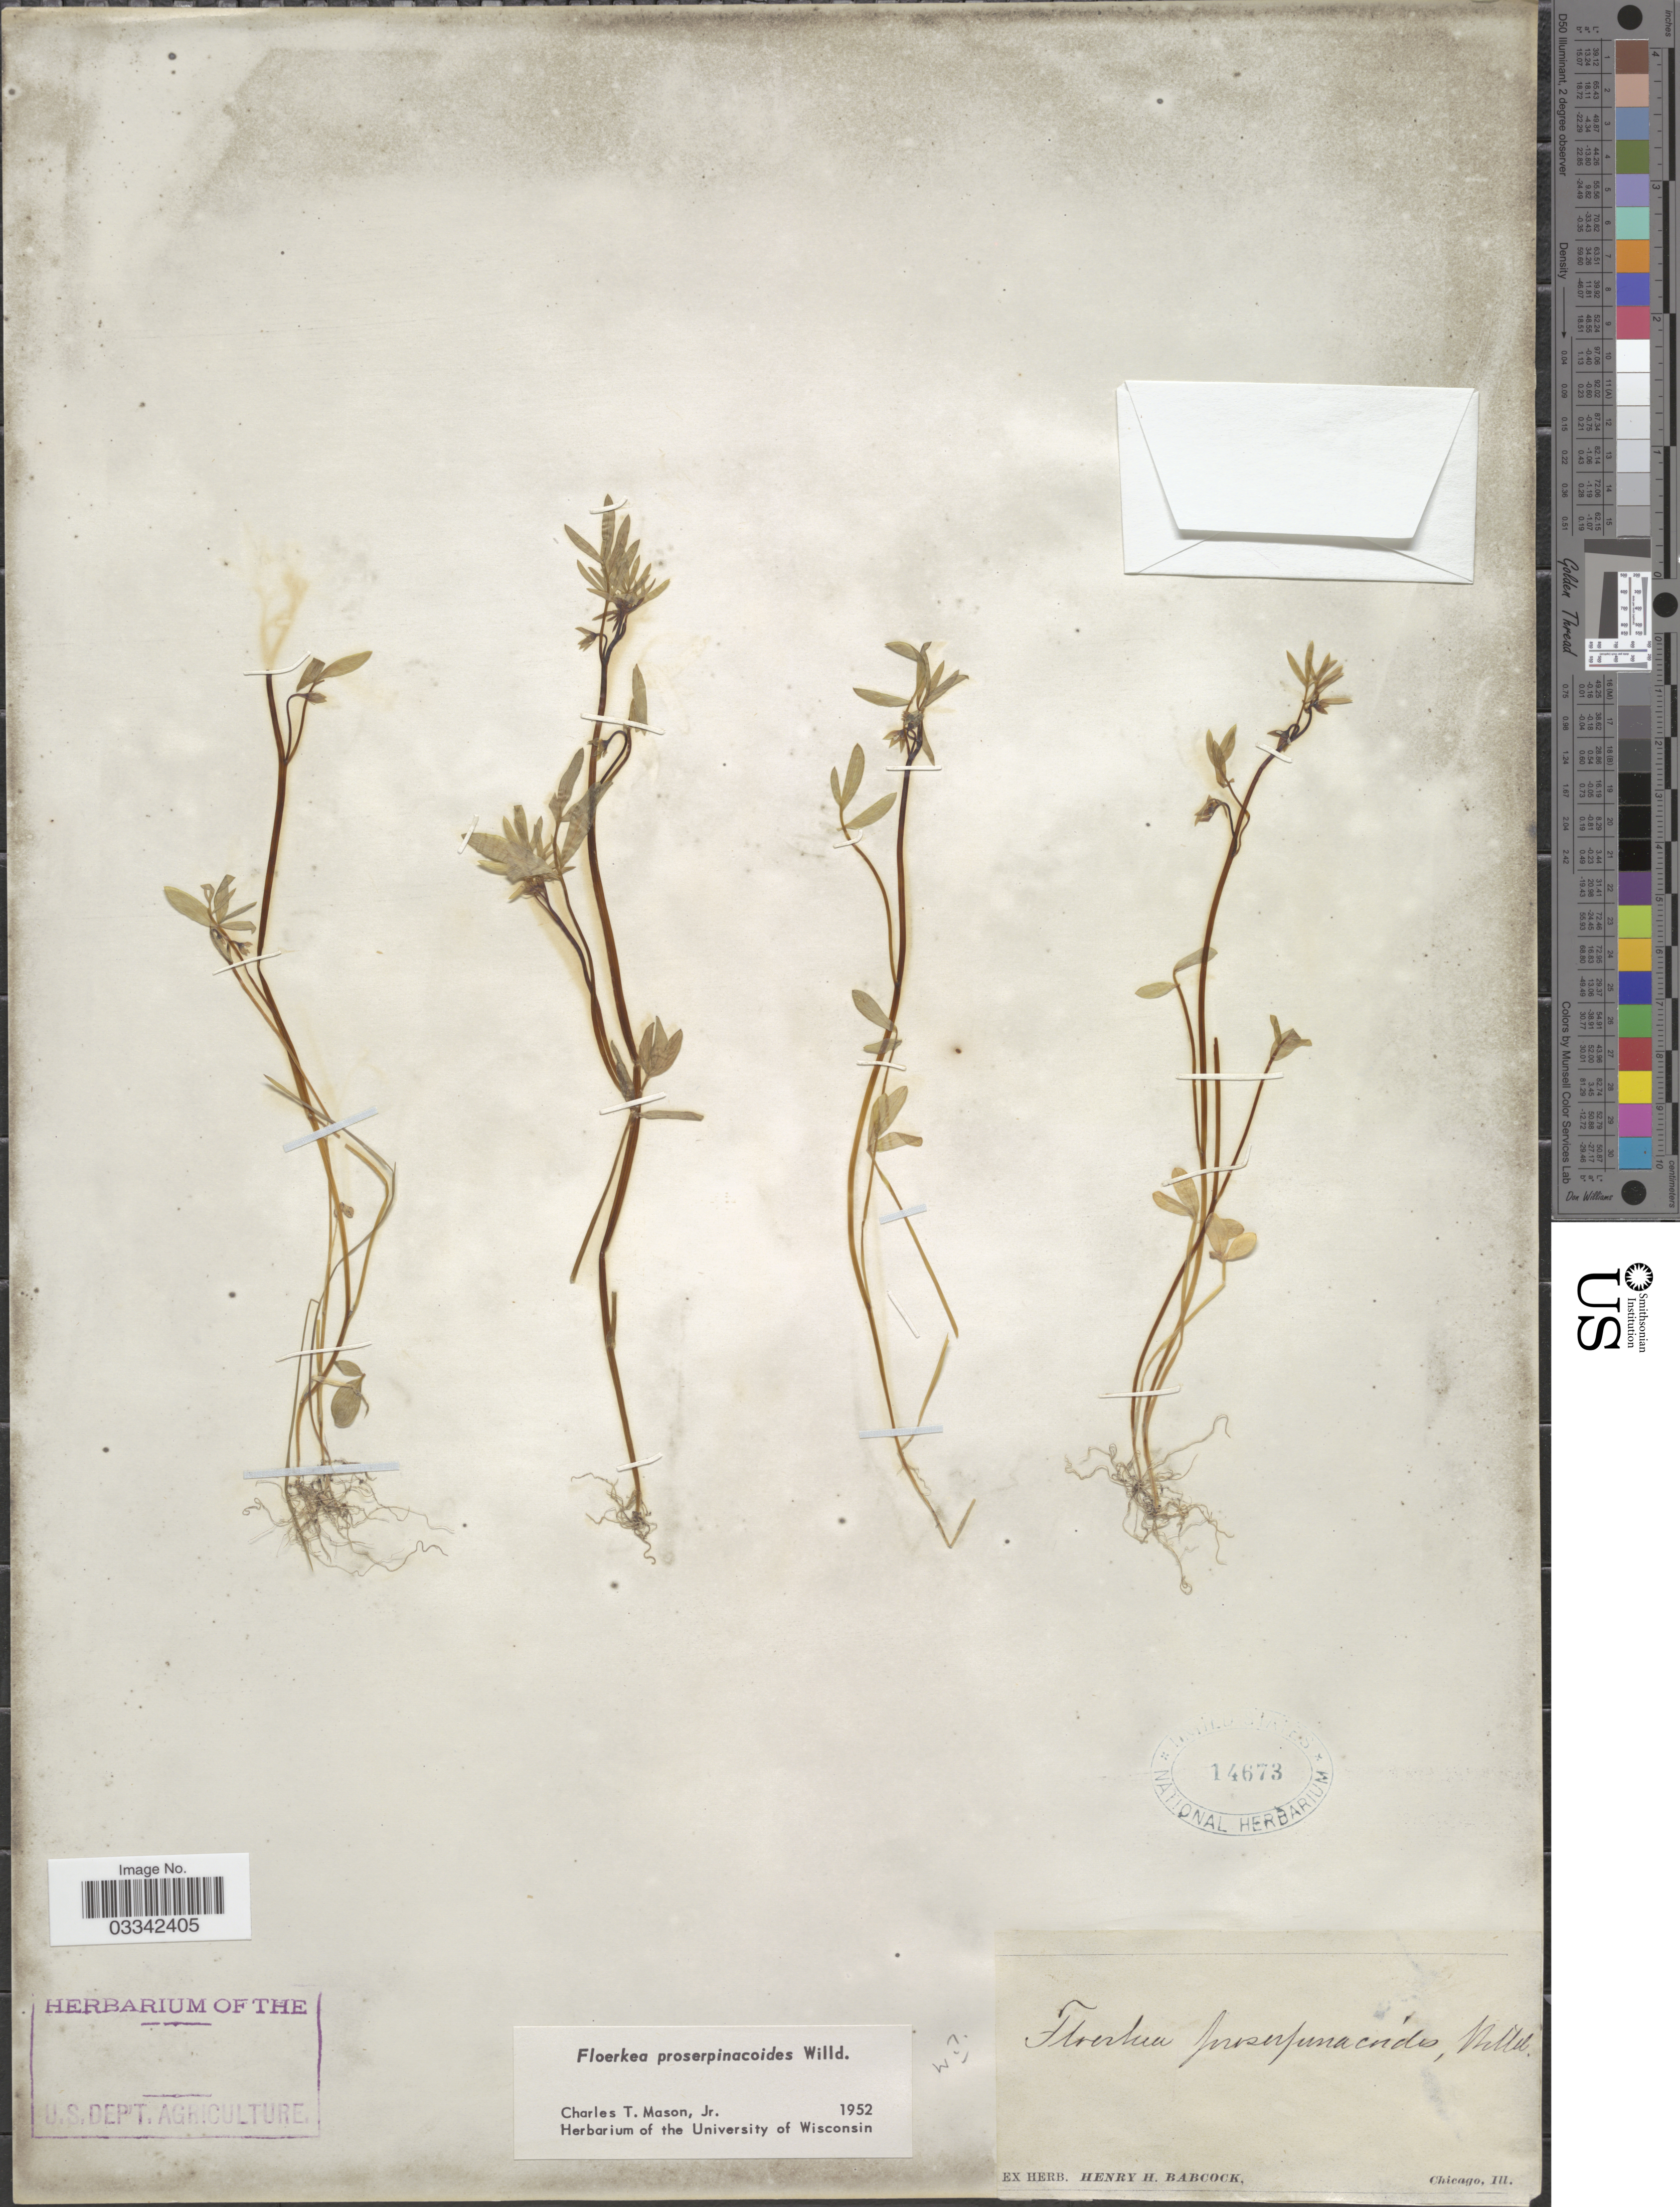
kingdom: Plantae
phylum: Tracheophyta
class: Magnoliopsida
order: Brassicales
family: Limnanthaceae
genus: Floerkea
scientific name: Floerkea proserpinacoides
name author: Willd.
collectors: ex herb. Henry Homes Babcock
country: United States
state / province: Illinois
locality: Chicago.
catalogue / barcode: US 14673